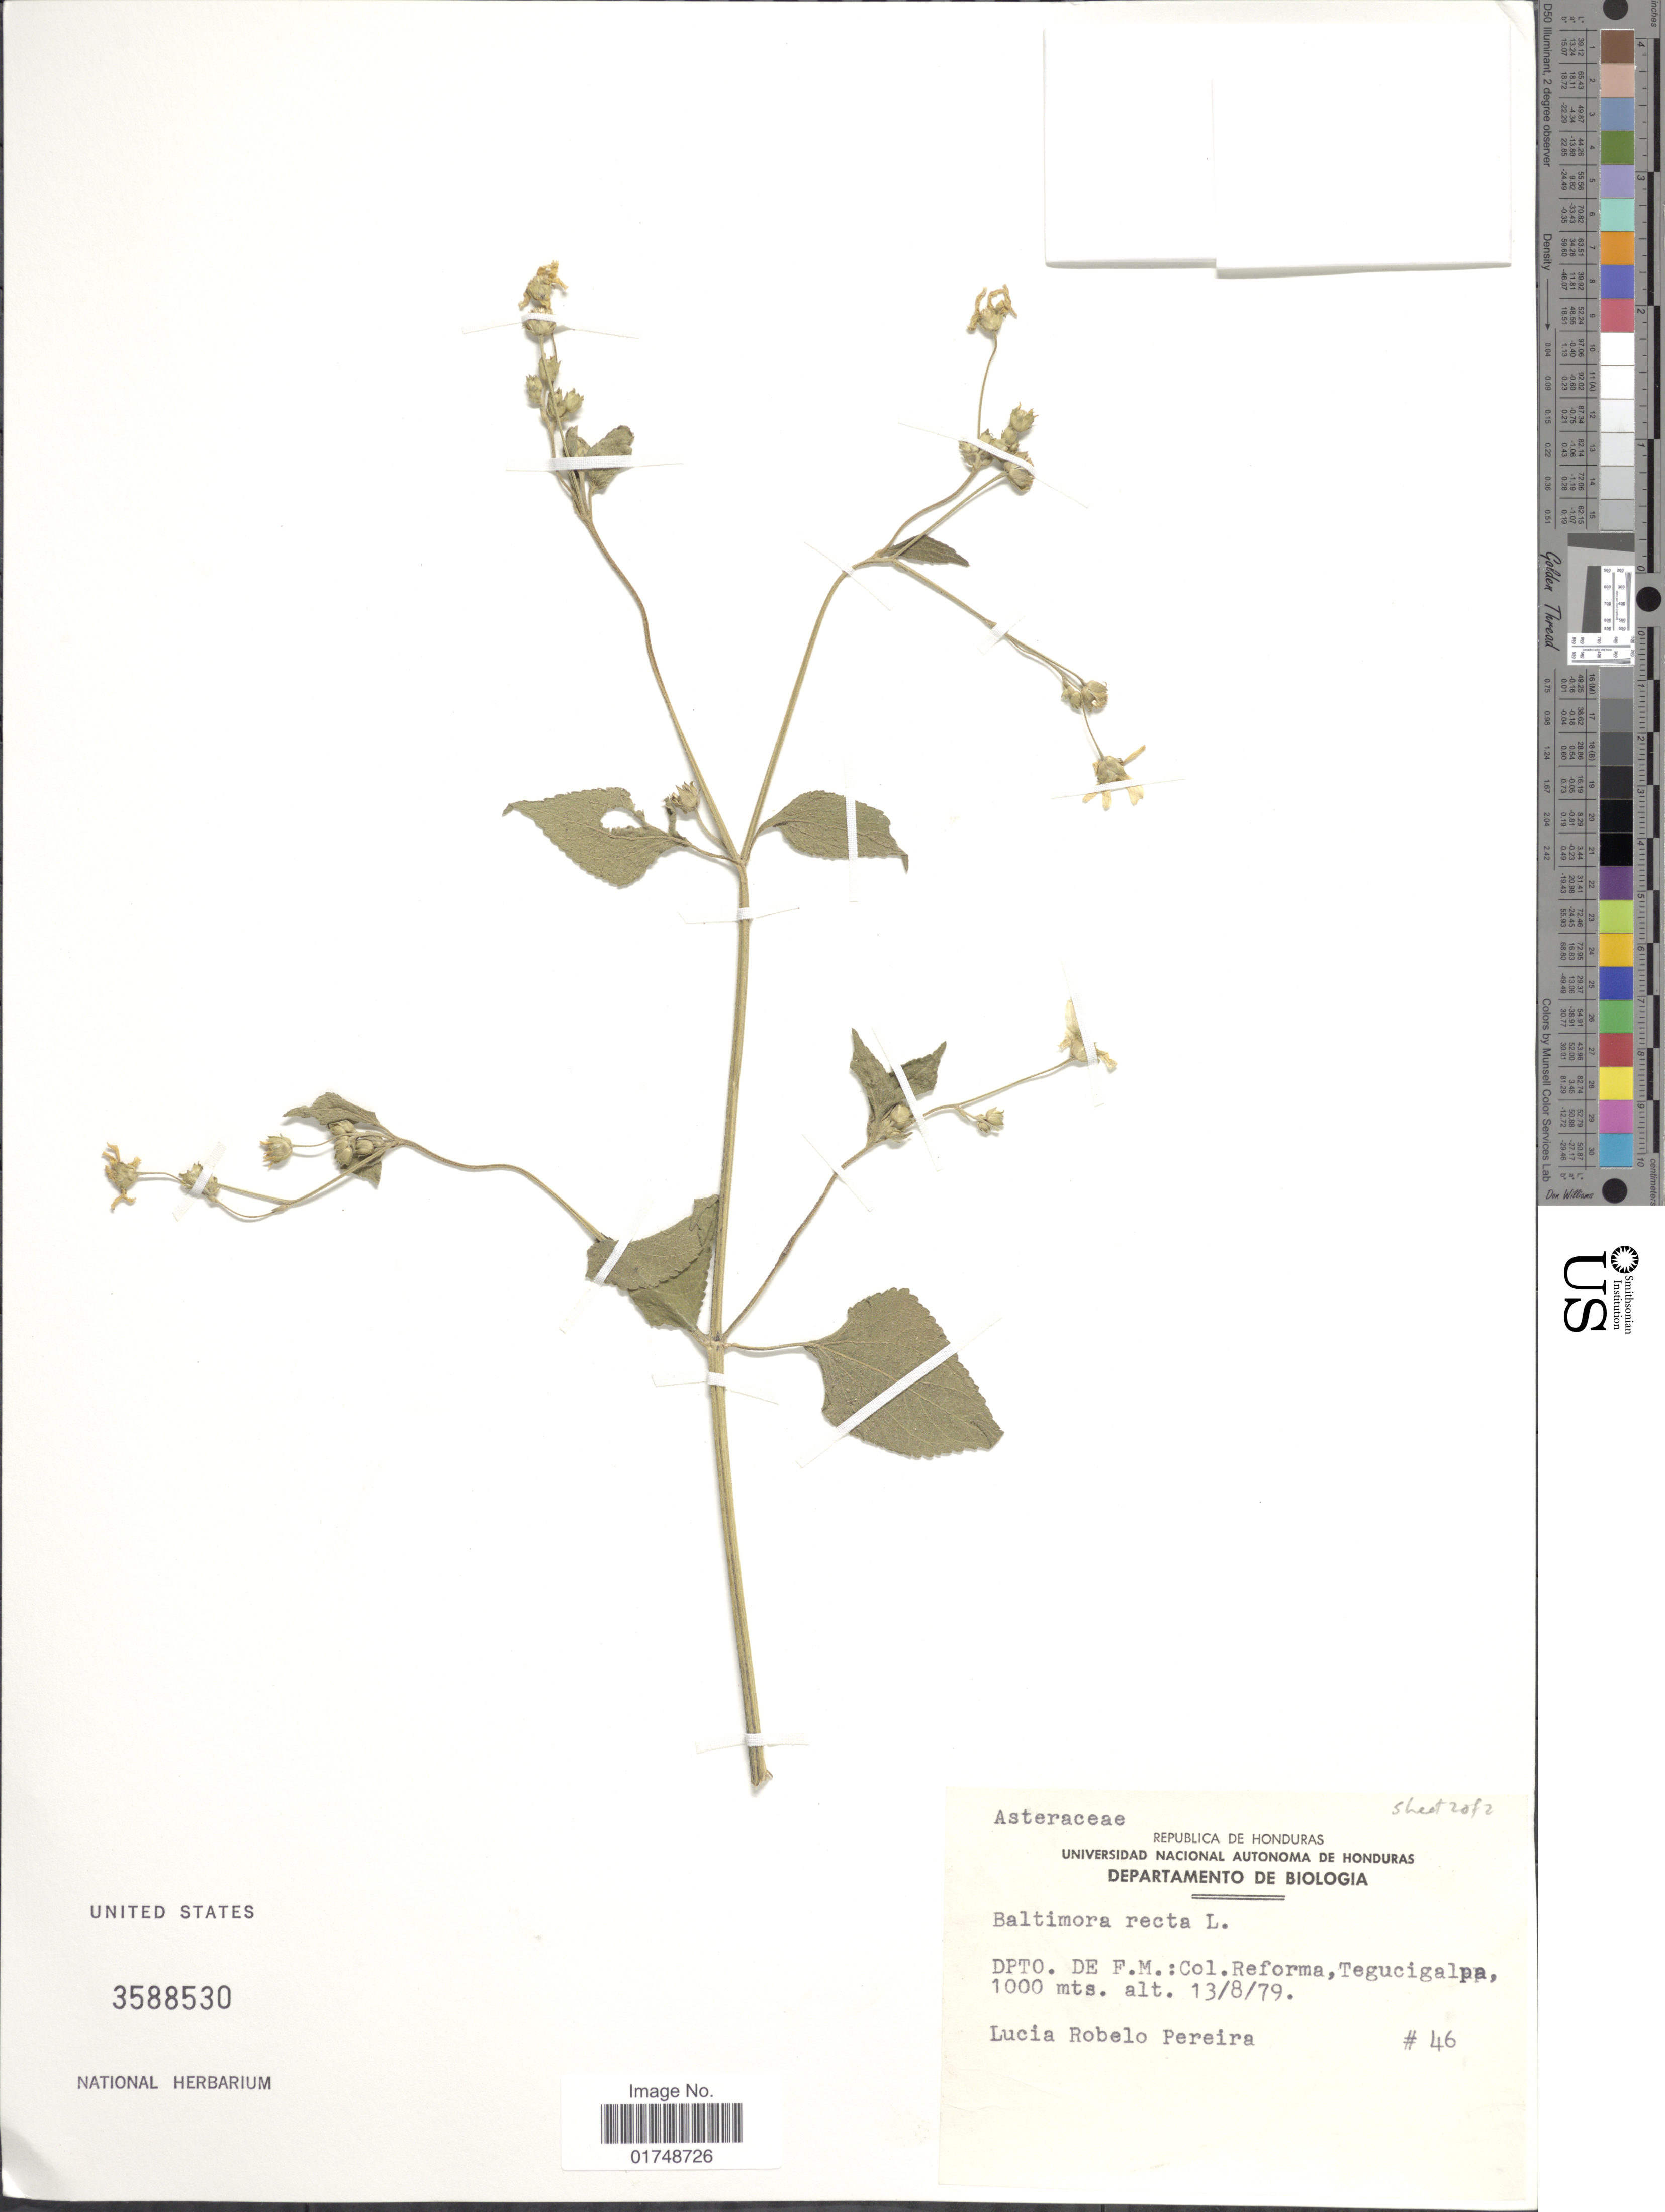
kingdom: Plantae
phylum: Tracheophyta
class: Magnoliopsida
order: Asterales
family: Asteraceae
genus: Baltimora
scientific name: Baltimora recta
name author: L.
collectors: L. Pereira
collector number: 46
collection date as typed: Transcribed d/m/y: 13/8/79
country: Honduras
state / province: Fco. Morazán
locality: Republica de Hunduras. DPTO. DE F.M. : col. Reforma, Tegucicalpa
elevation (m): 1000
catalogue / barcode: US 3588530